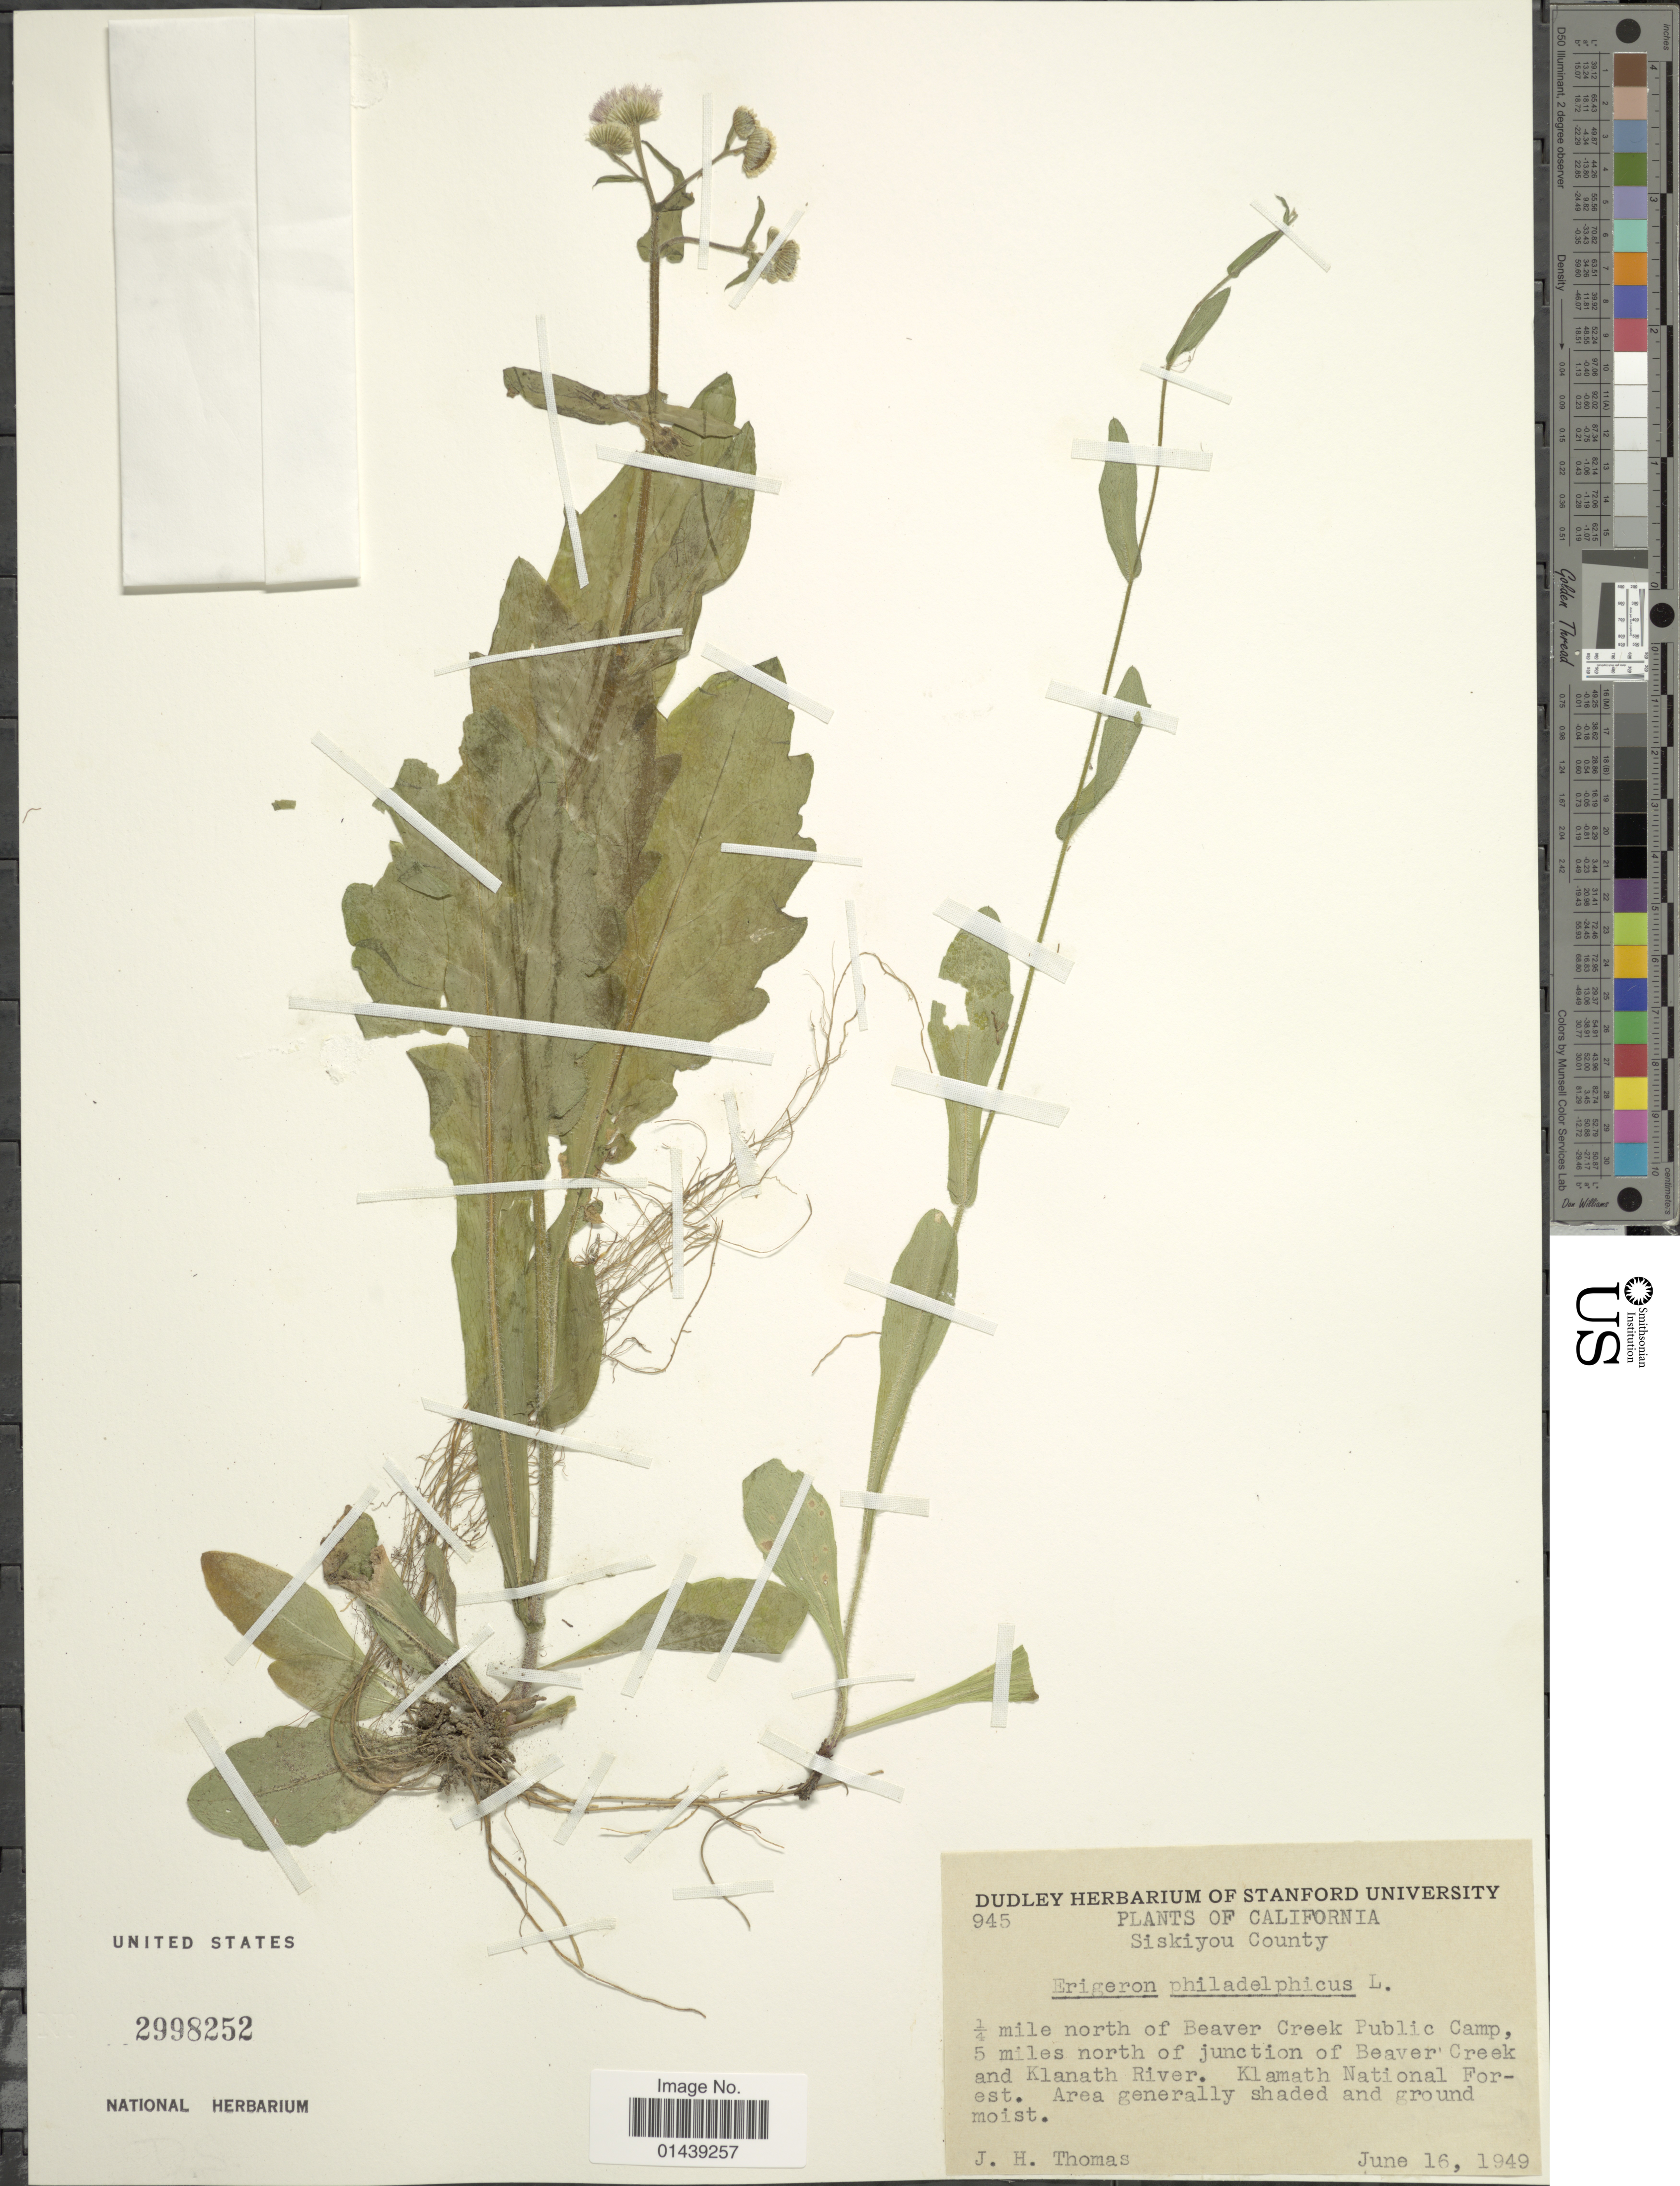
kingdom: Plantae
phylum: Tracheophyta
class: Magnoliopsida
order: Asterales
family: Asteraceae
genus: Erigeron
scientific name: Erigeron philadelphicus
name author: L.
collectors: J. H. Thomas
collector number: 945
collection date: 1949-06-16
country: United States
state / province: California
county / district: Siskiyou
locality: Siskiyou County. ¼ mile north of Beaver Creek Public Camp, 5 miles north of junction of Beaver Creek and Klanath River. Klamath National Forest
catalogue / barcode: US 2998252